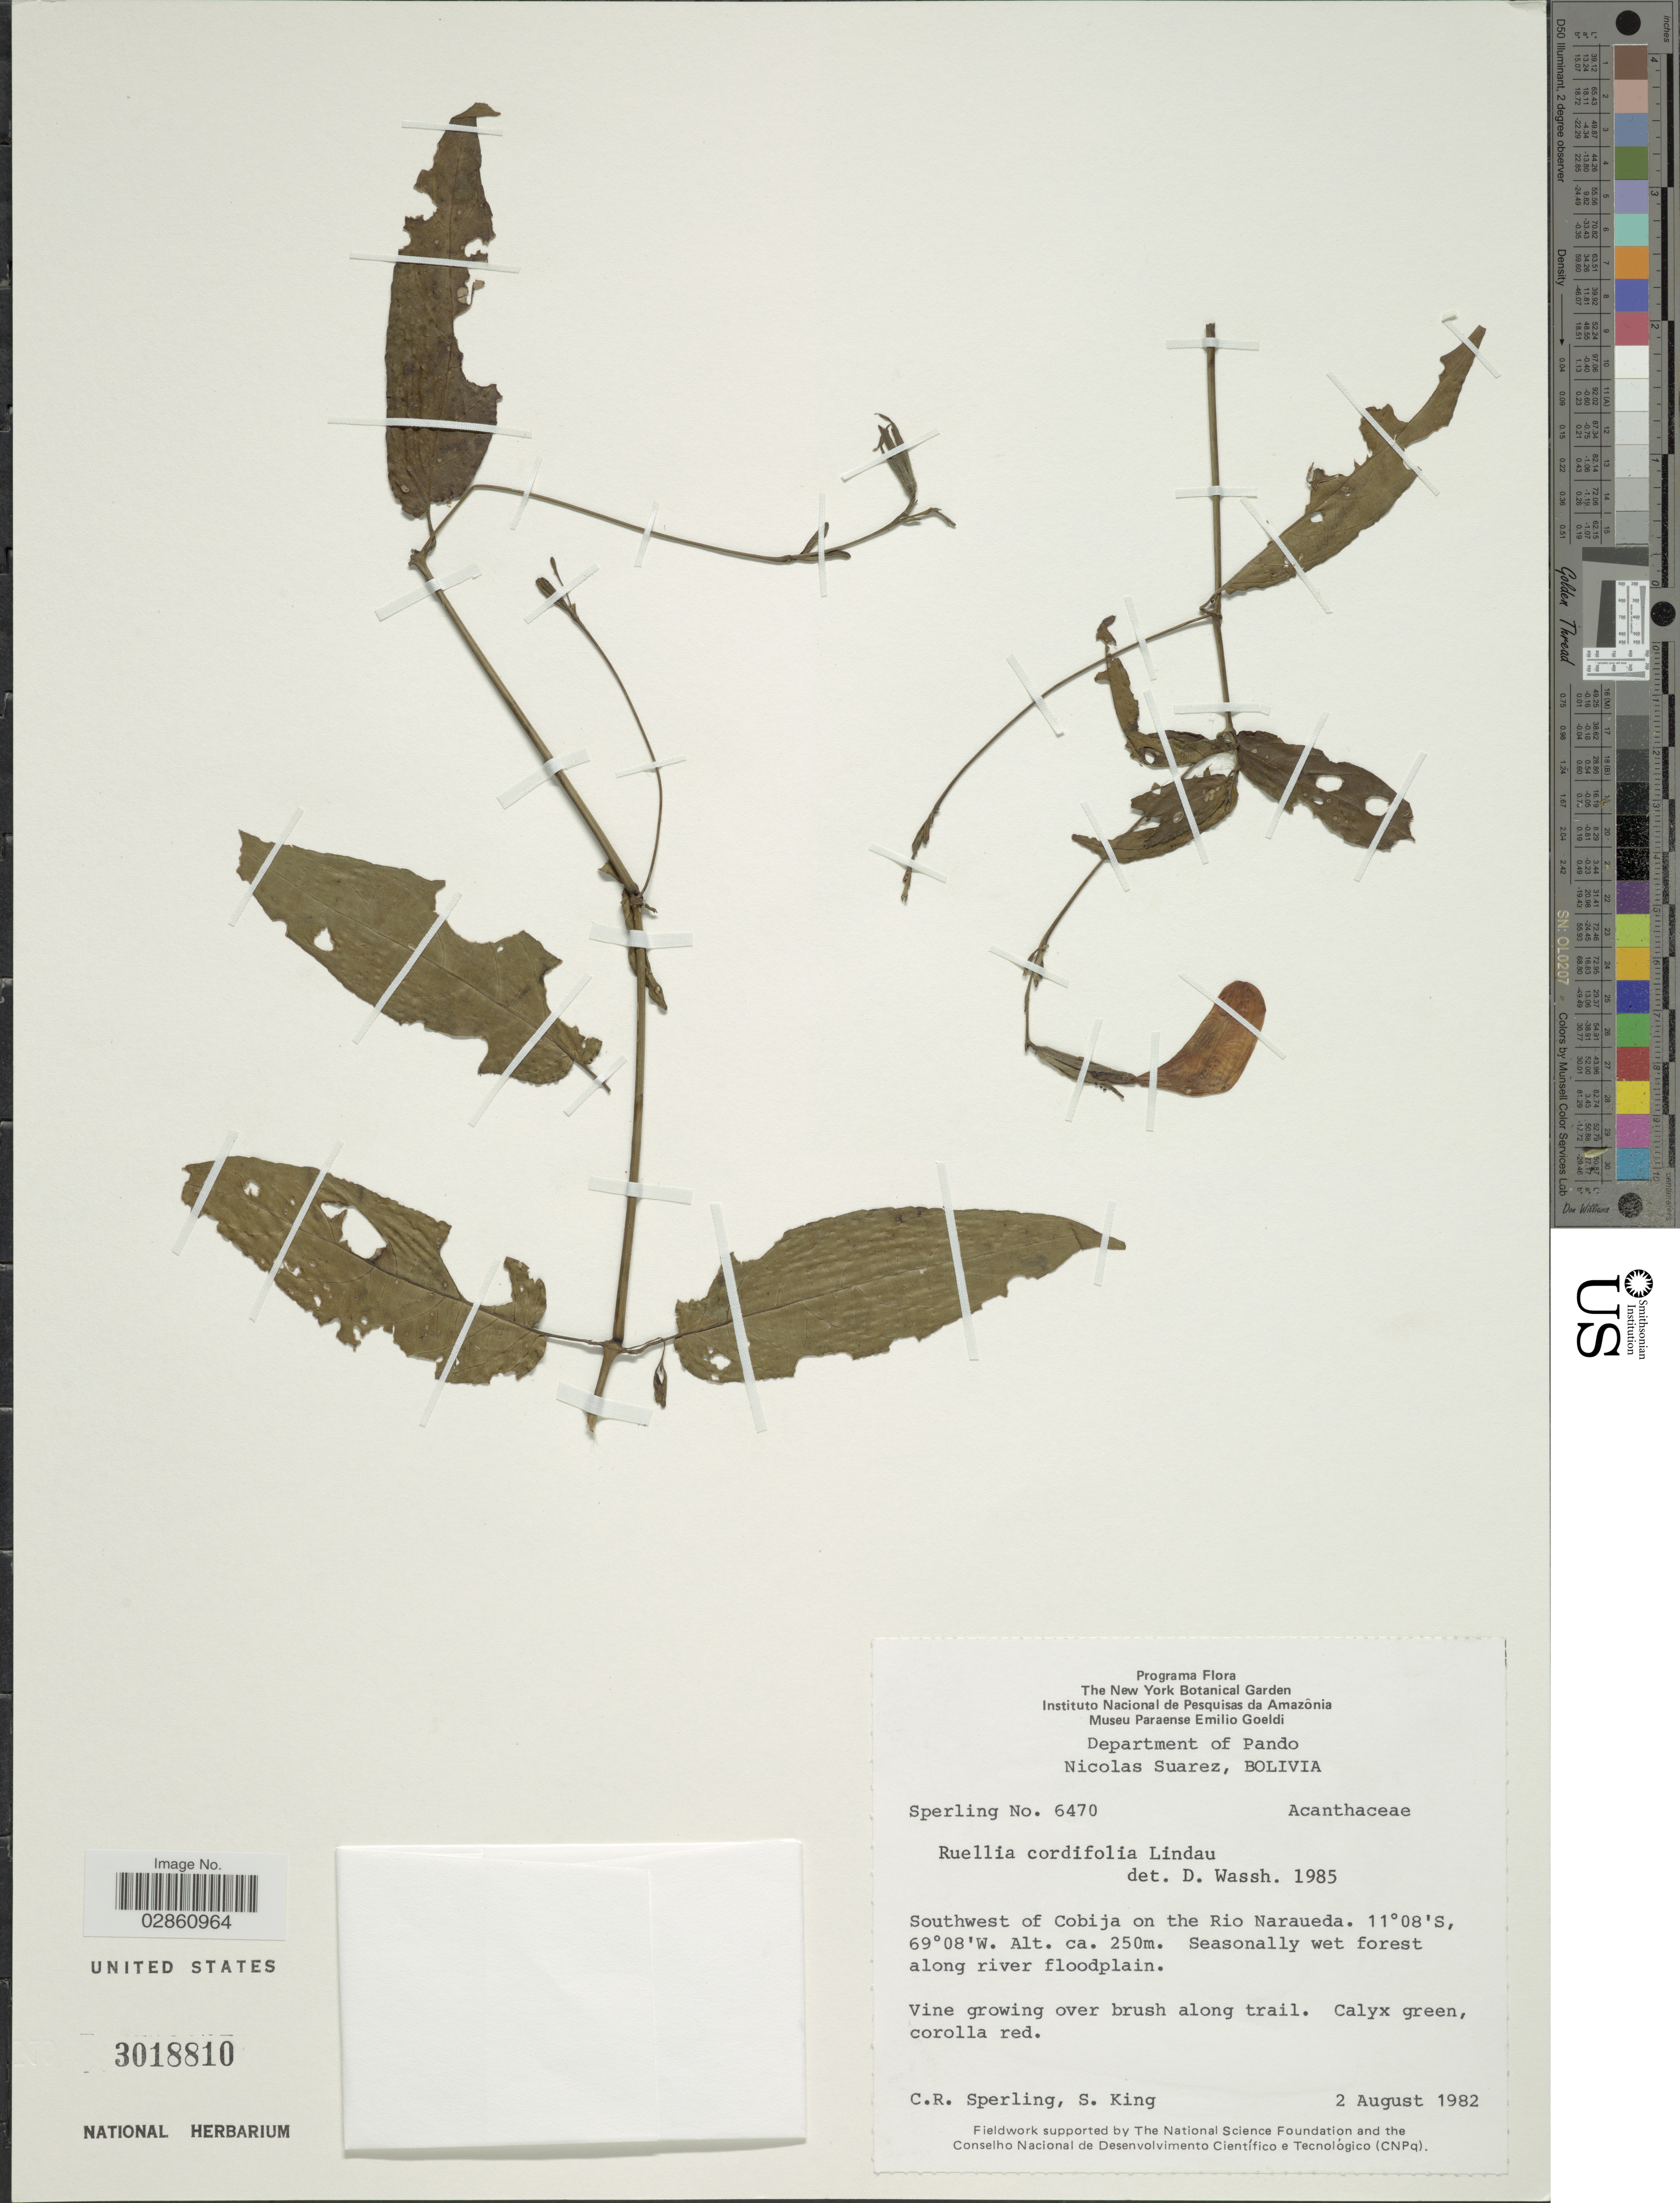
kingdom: Plantae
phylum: Tracheophyta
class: Magnoliopsida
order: Lamiales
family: Acanthaceae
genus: Ruellia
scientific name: Ruellia inflata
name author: Rich.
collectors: C. R. Sperling & S. King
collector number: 6470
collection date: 1982-08-02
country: Bolivia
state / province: Pando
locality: Department of Pando. Nicolas Suarez. Southwest of Cobija on the Rio Naraueda.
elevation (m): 250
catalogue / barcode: US 3018810